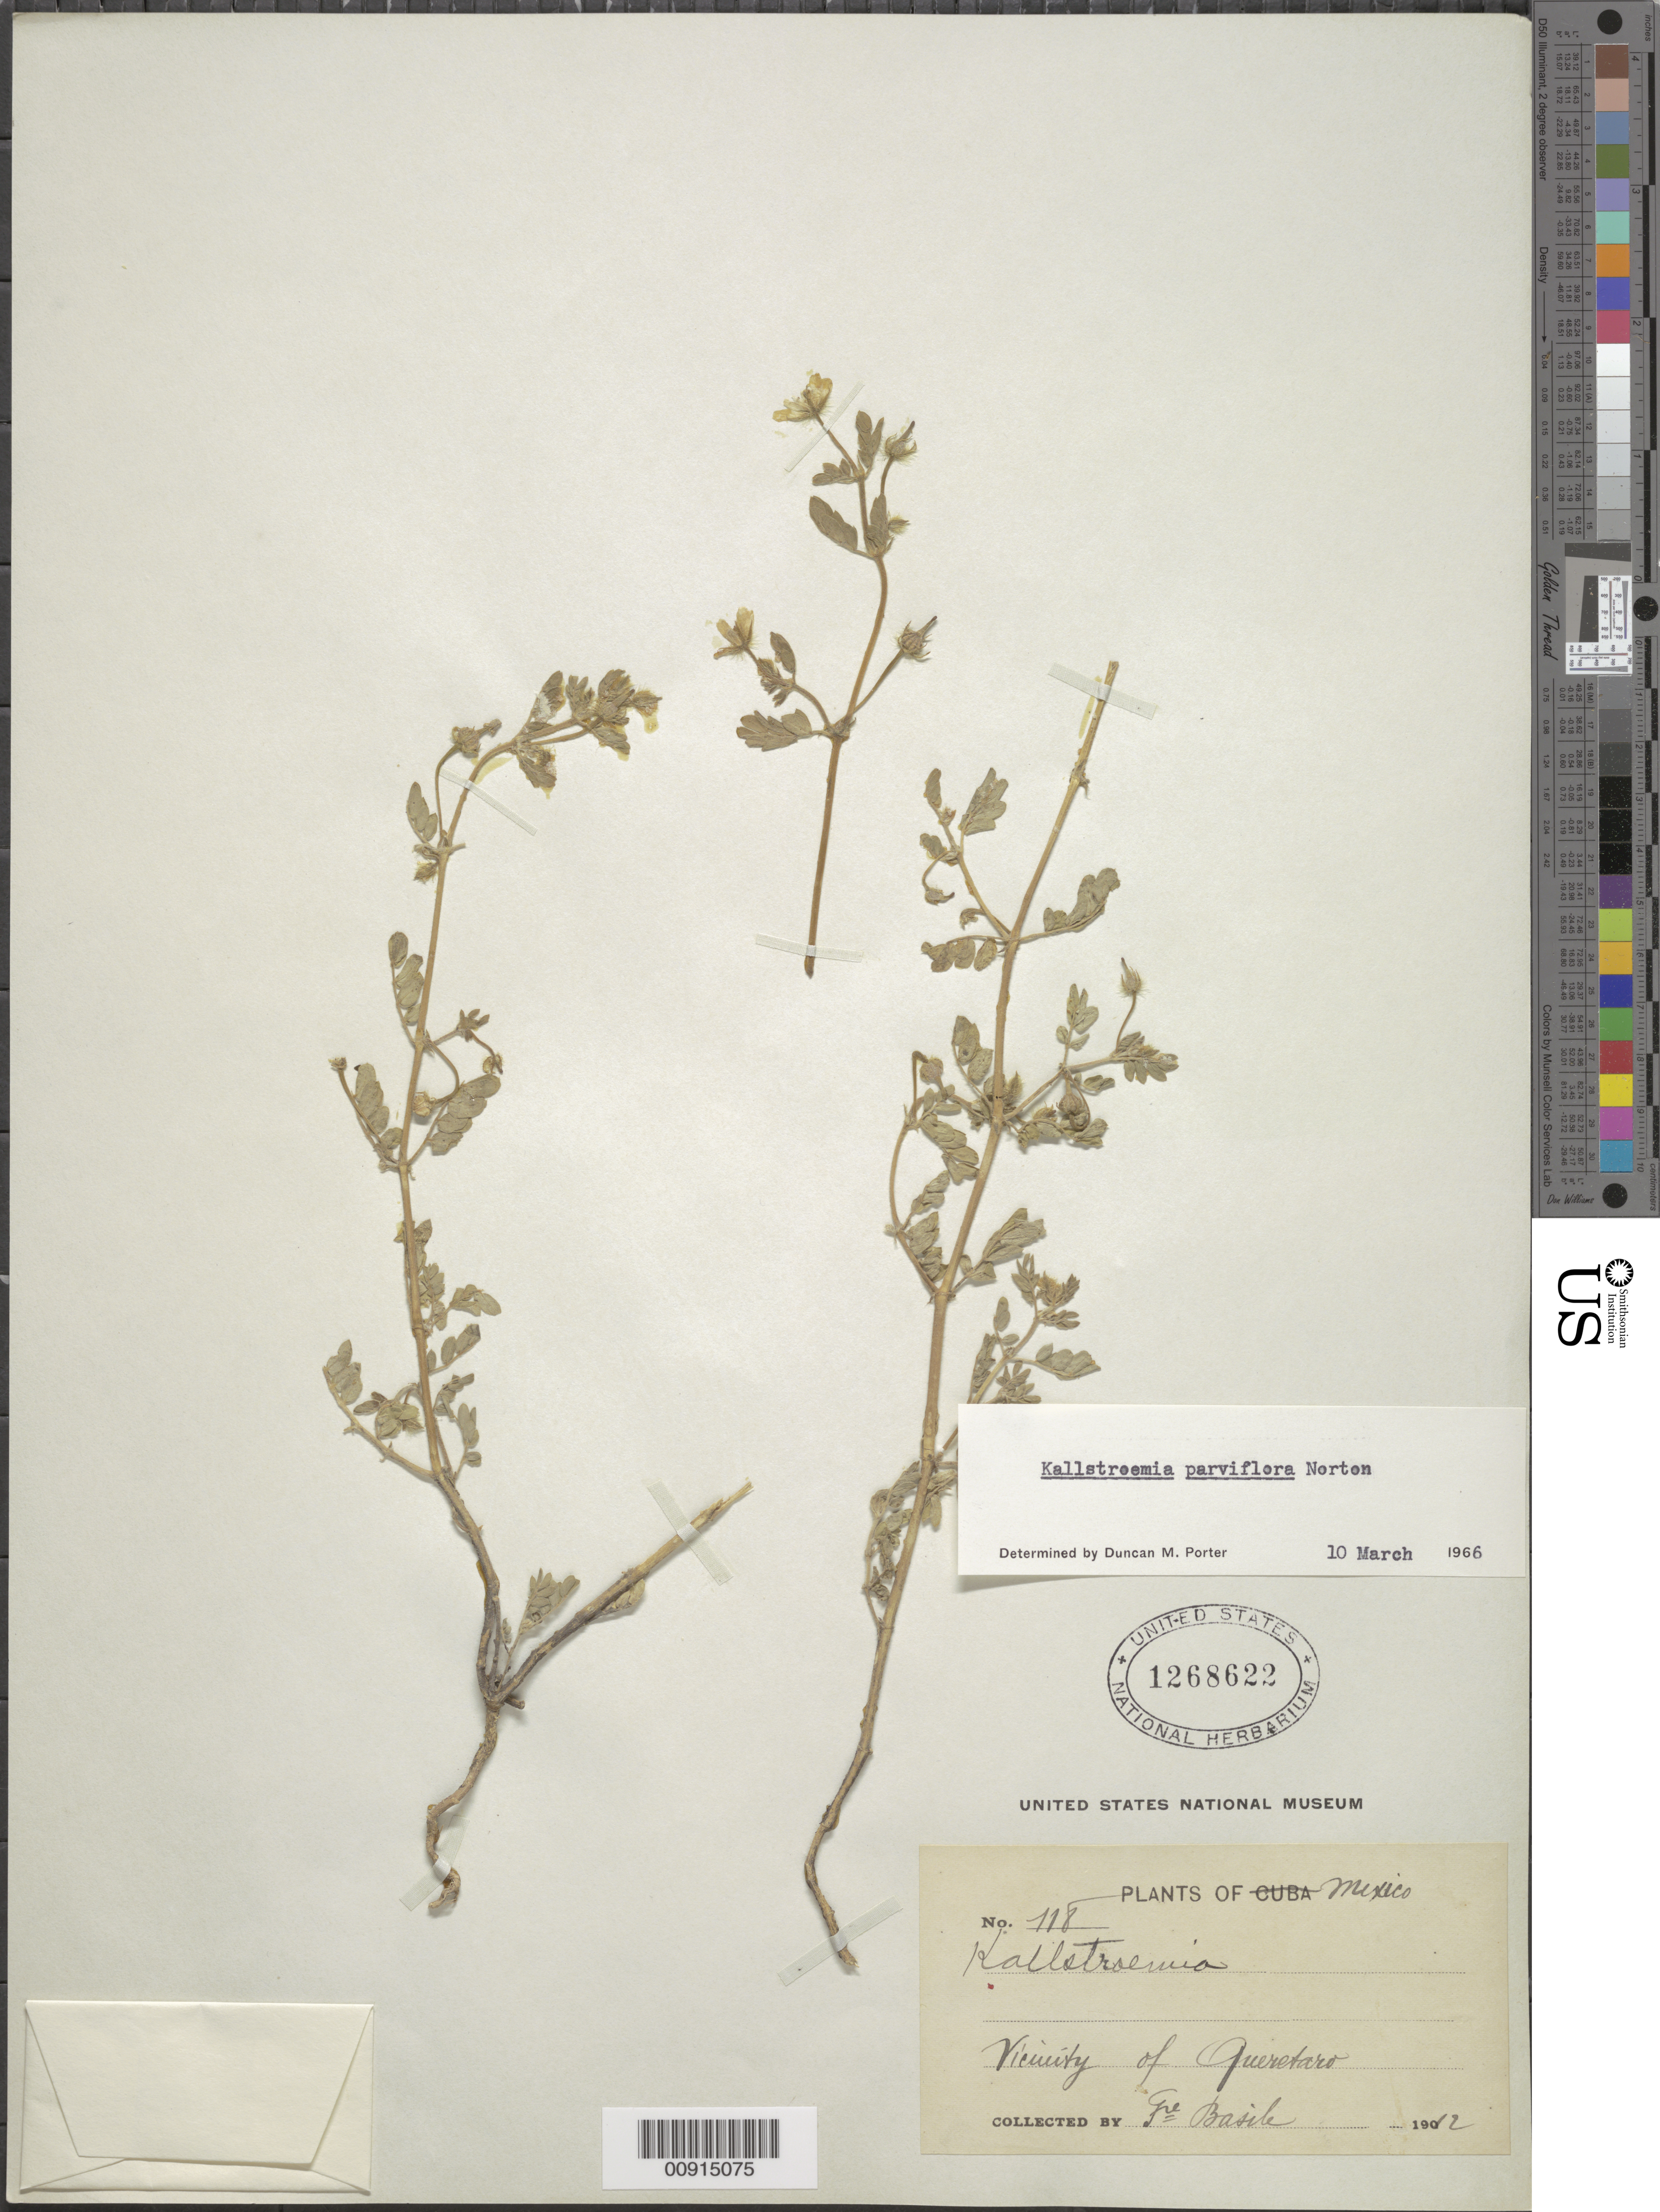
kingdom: Plantae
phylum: Tracheophyta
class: Magnoliopsida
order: Zygophyllales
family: Zygophyllaceae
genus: Kallstroemia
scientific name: Kallstroemia parviflora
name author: Norton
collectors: Bro. Basile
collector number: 118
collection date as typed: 1912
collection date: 1912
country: Mexico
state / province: Querétaro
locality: Vicinity of Querétaro.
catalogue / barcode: US 1268622